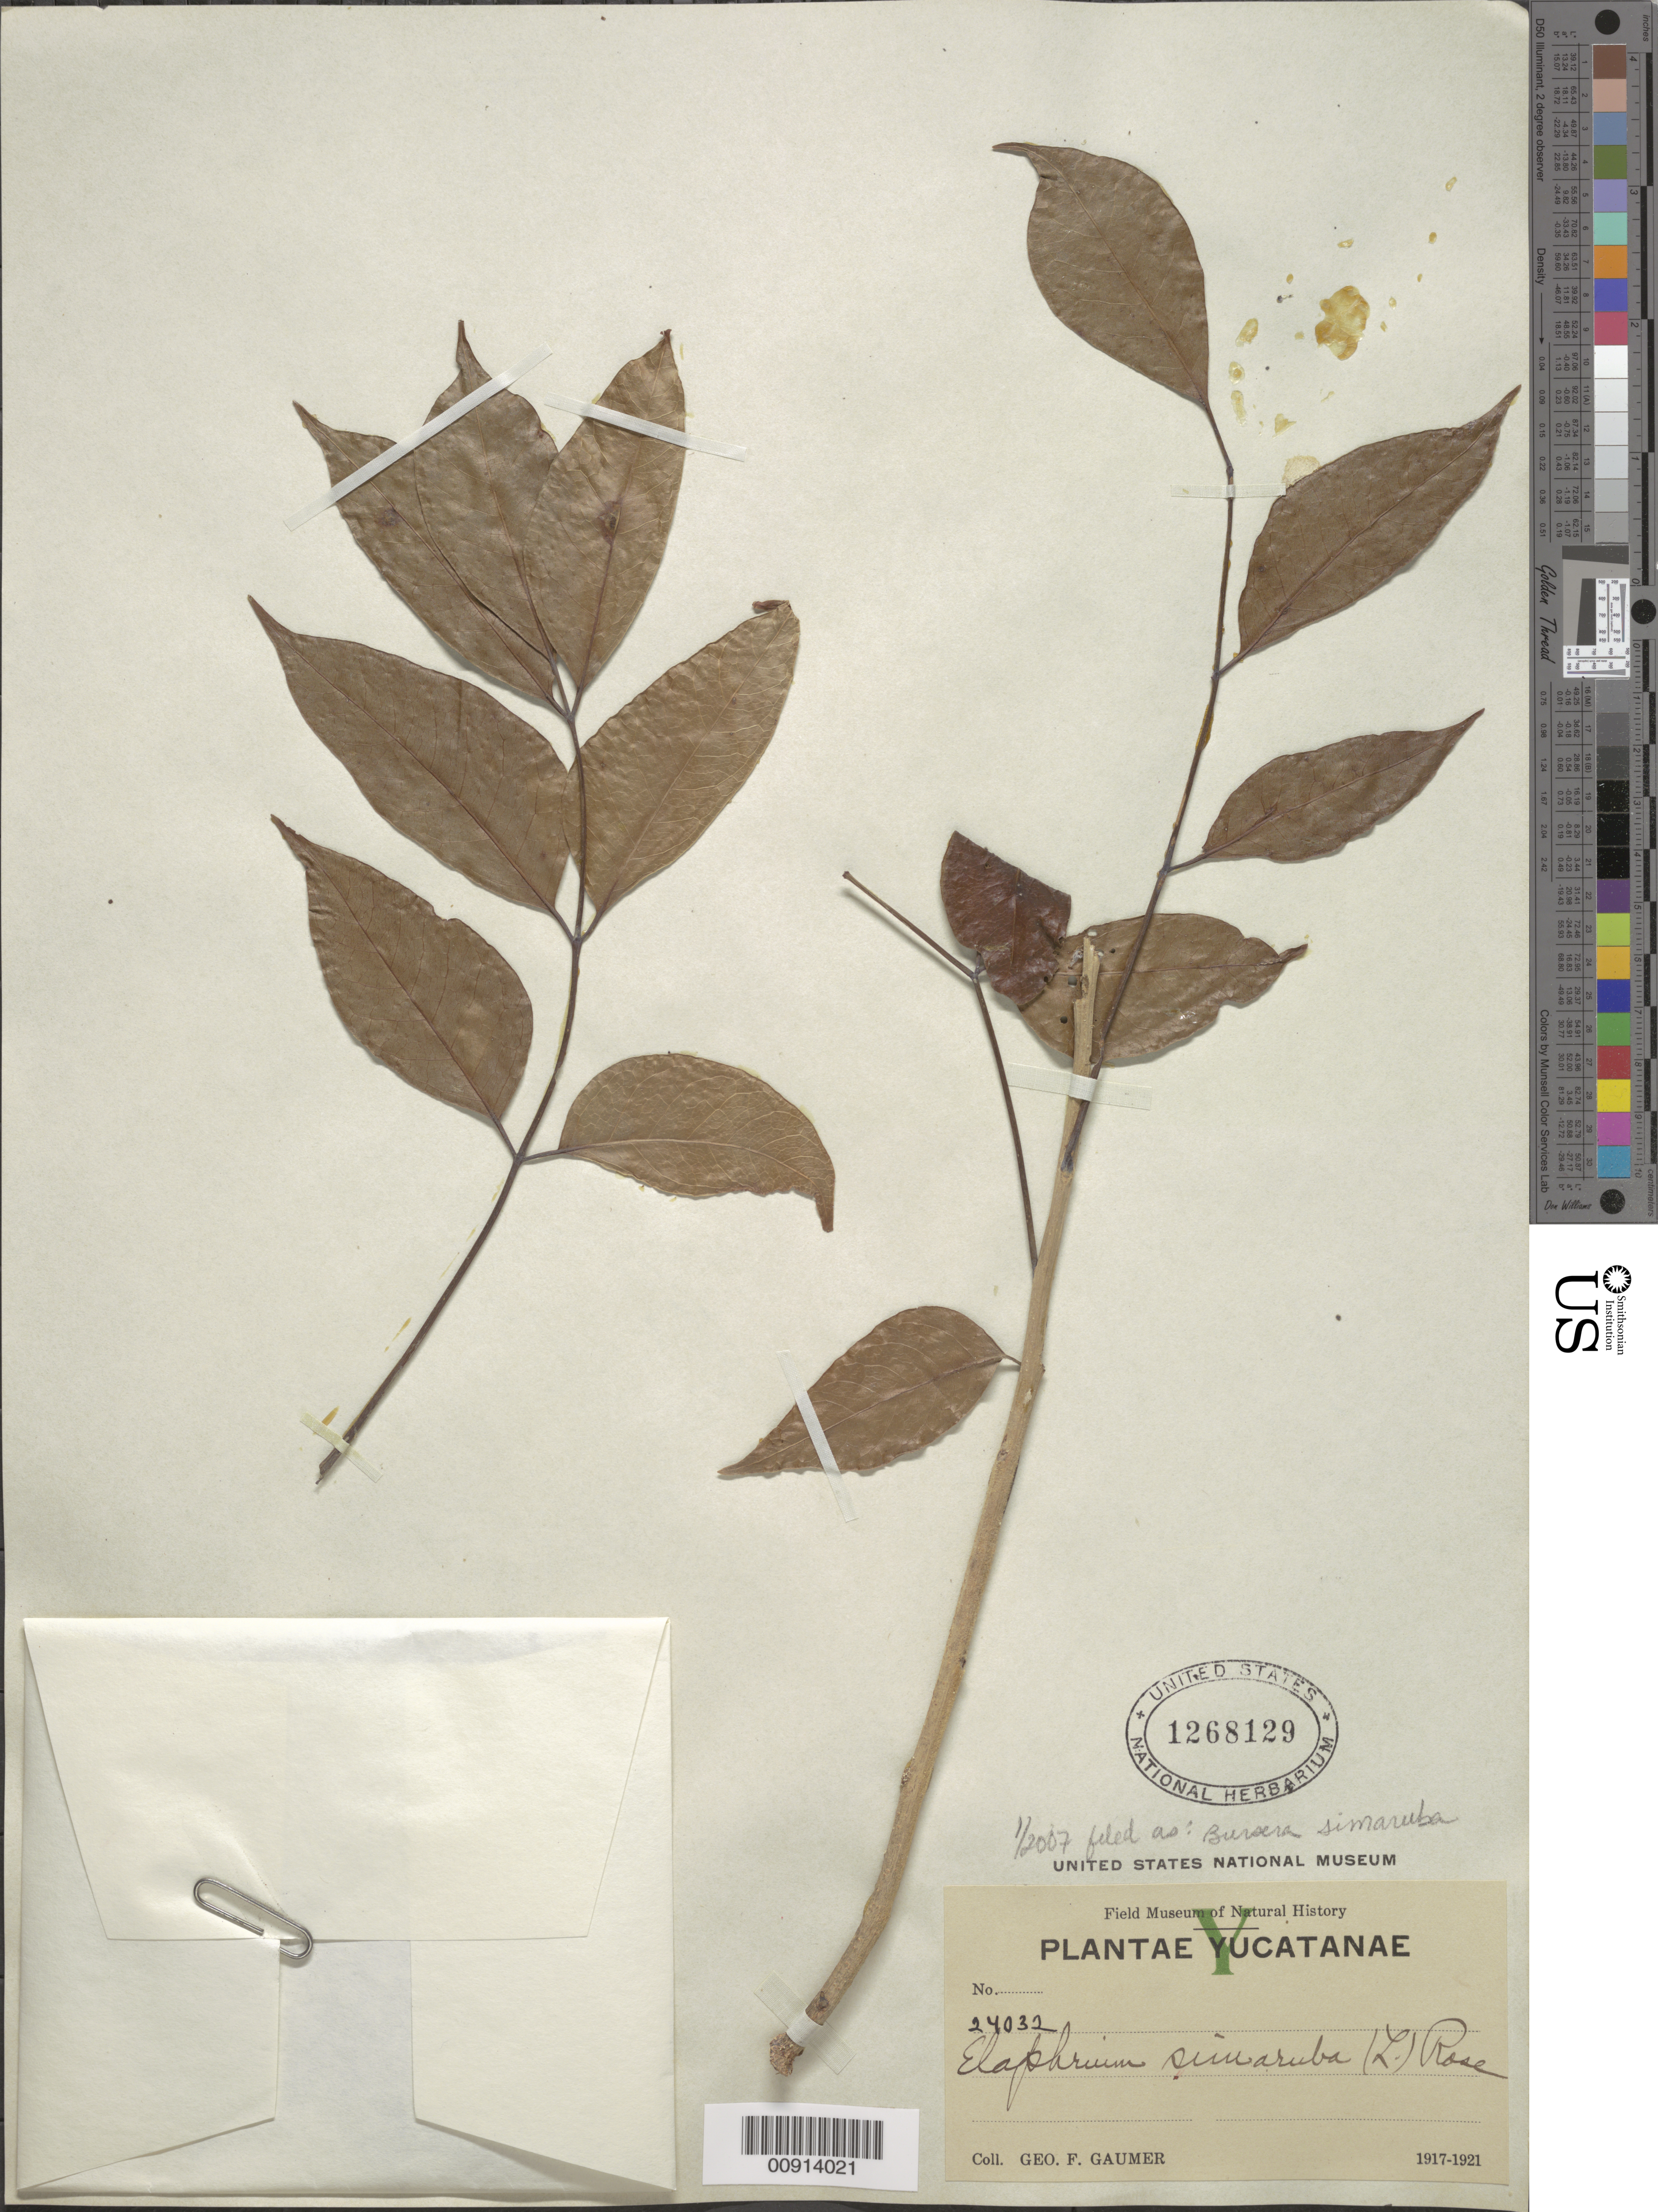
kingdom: Plantae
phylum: Tracheophyta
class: Magnoliopsida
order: Sapindales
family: Burseraceae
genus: Bursera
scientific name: Bursera simaruba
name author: (L.) Sarg.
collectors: G. F. Gaumer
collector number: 24032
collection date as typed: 1917 to -- --- 1921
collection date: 1917/1921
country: Mexico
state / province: Yucatán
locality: Yucatán.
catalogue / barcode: US 1268129